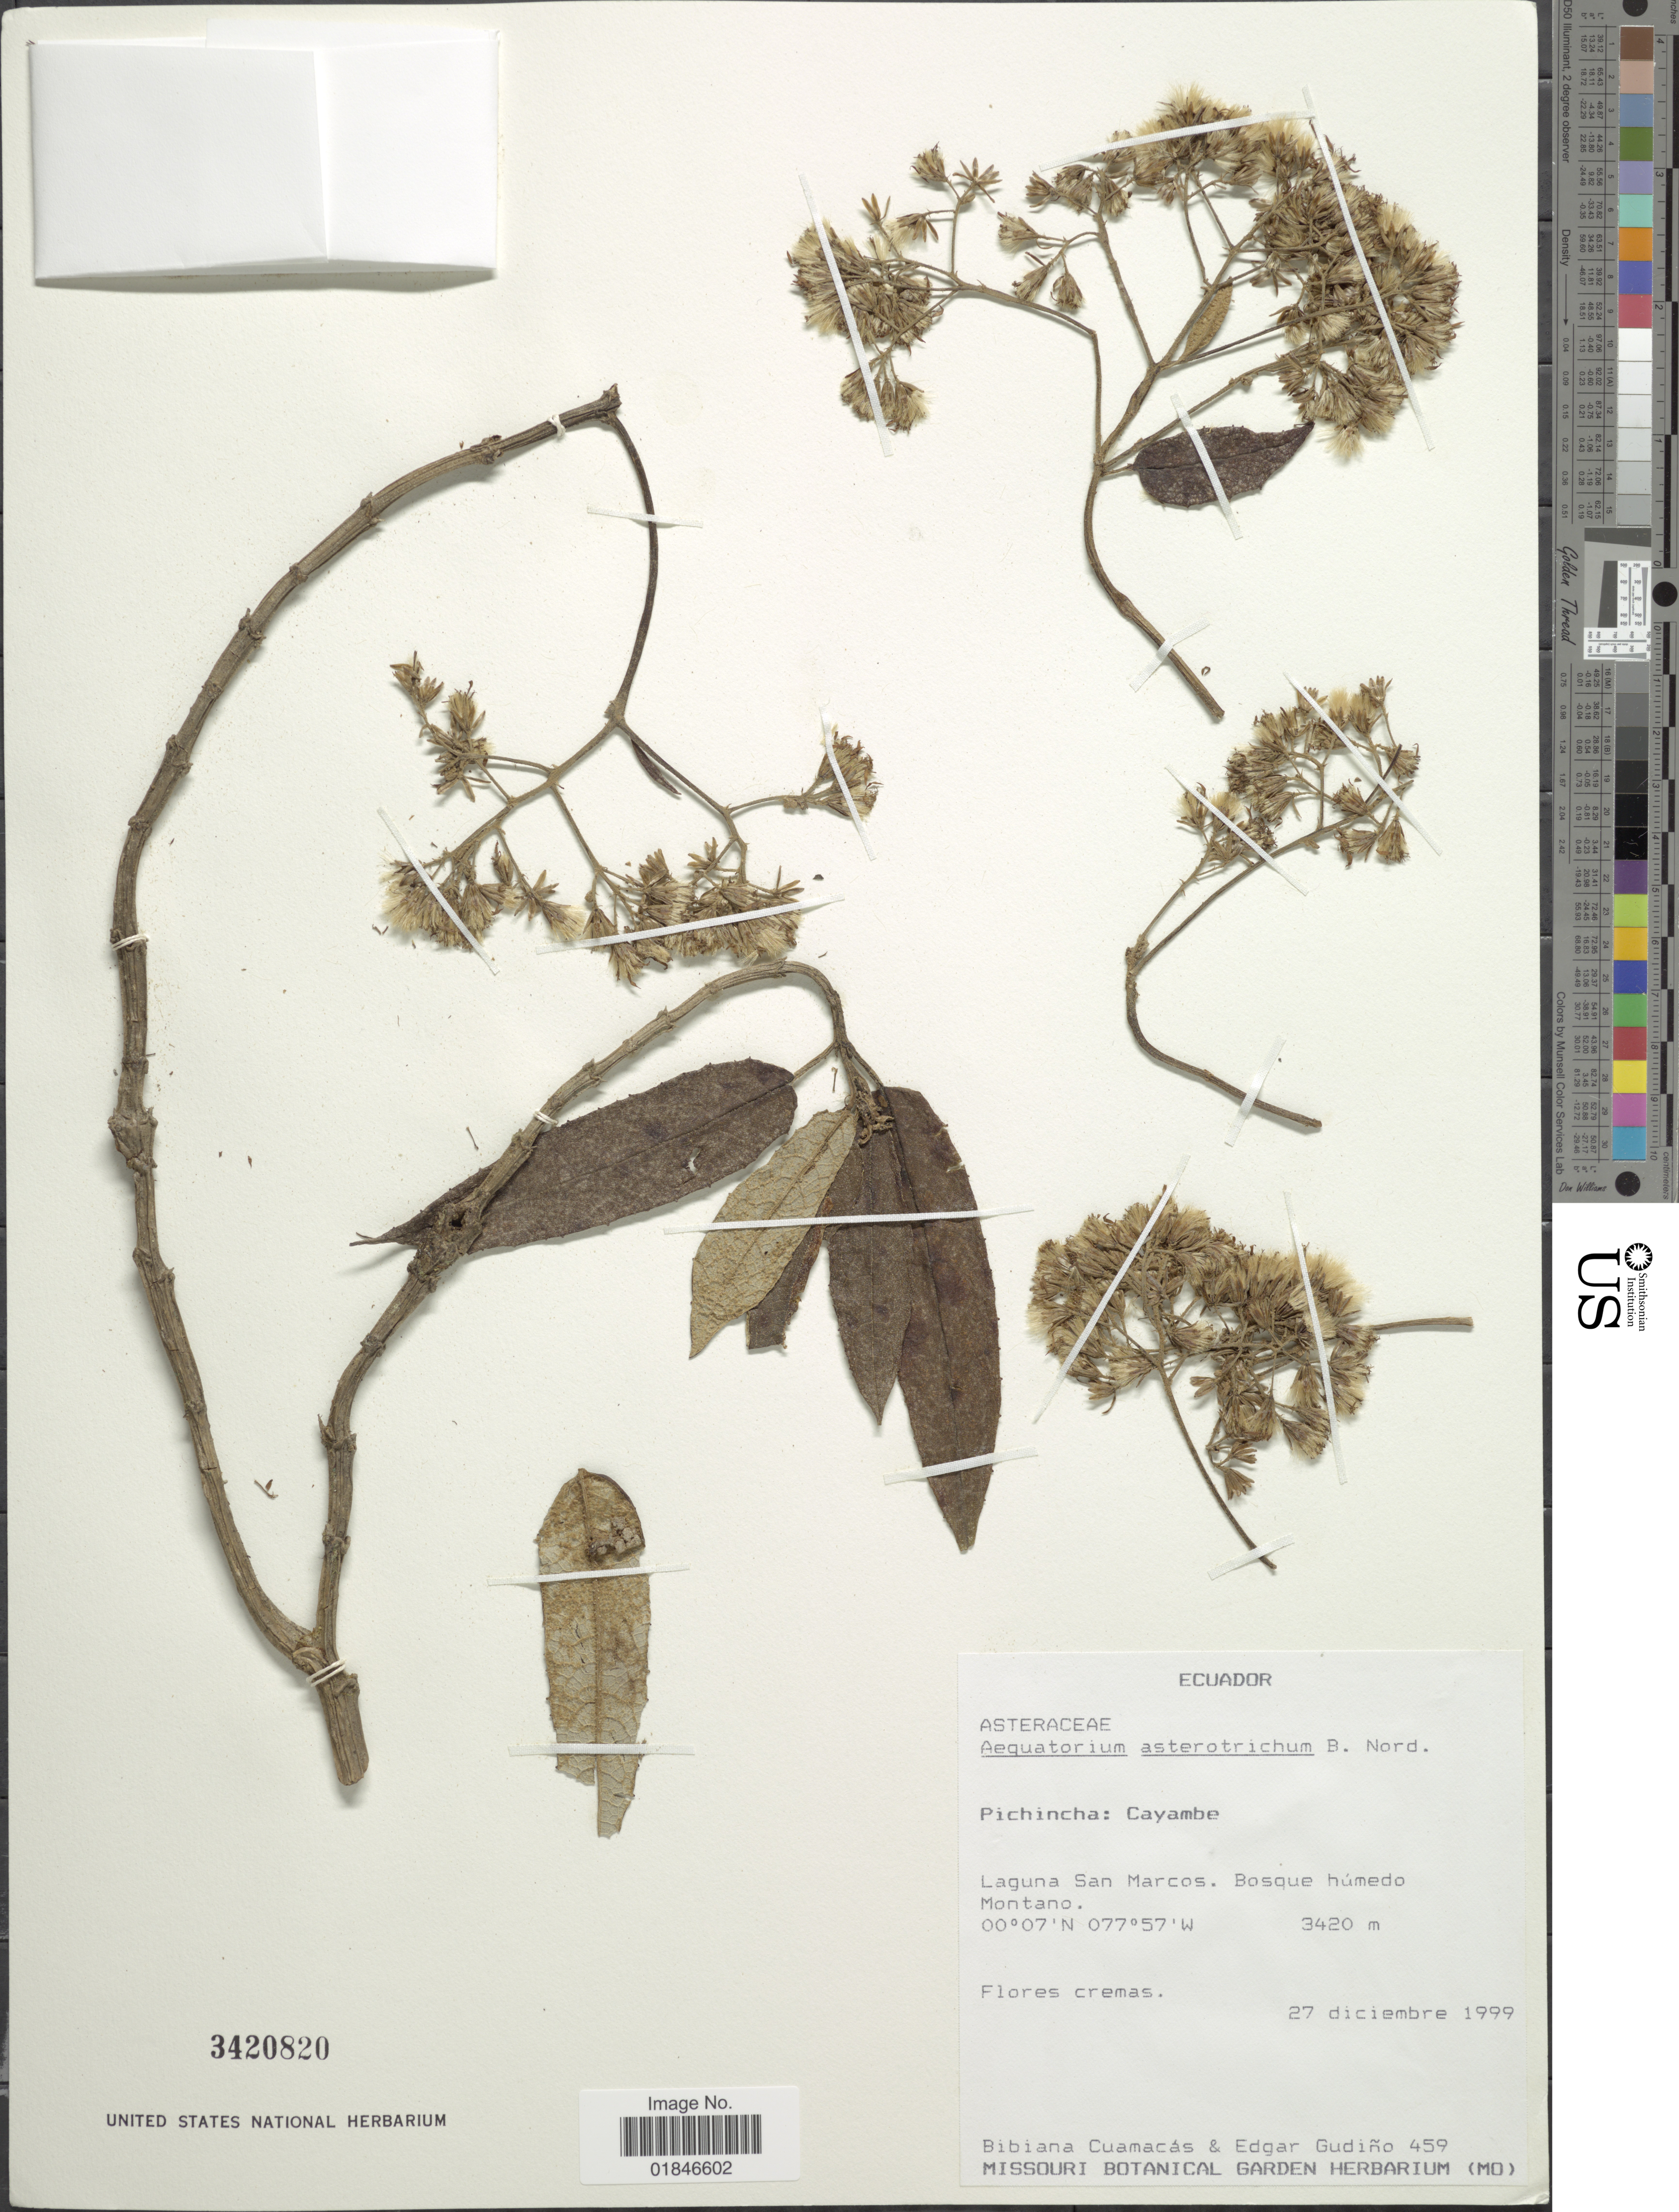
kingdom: Plantae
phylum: Tracheophyta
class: Magnoliopsida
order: Asterales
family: Asteraceae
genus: Aequatorium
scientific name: Aequatorium asterotrichum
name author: B. Nord.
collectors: B. Cuamacas & E. Gudiño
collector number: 459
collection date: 1999-12-27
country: Ecuador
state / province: Pichincha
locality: Pichincha: Cayambe.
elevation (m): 3420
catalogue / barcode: US 3420820